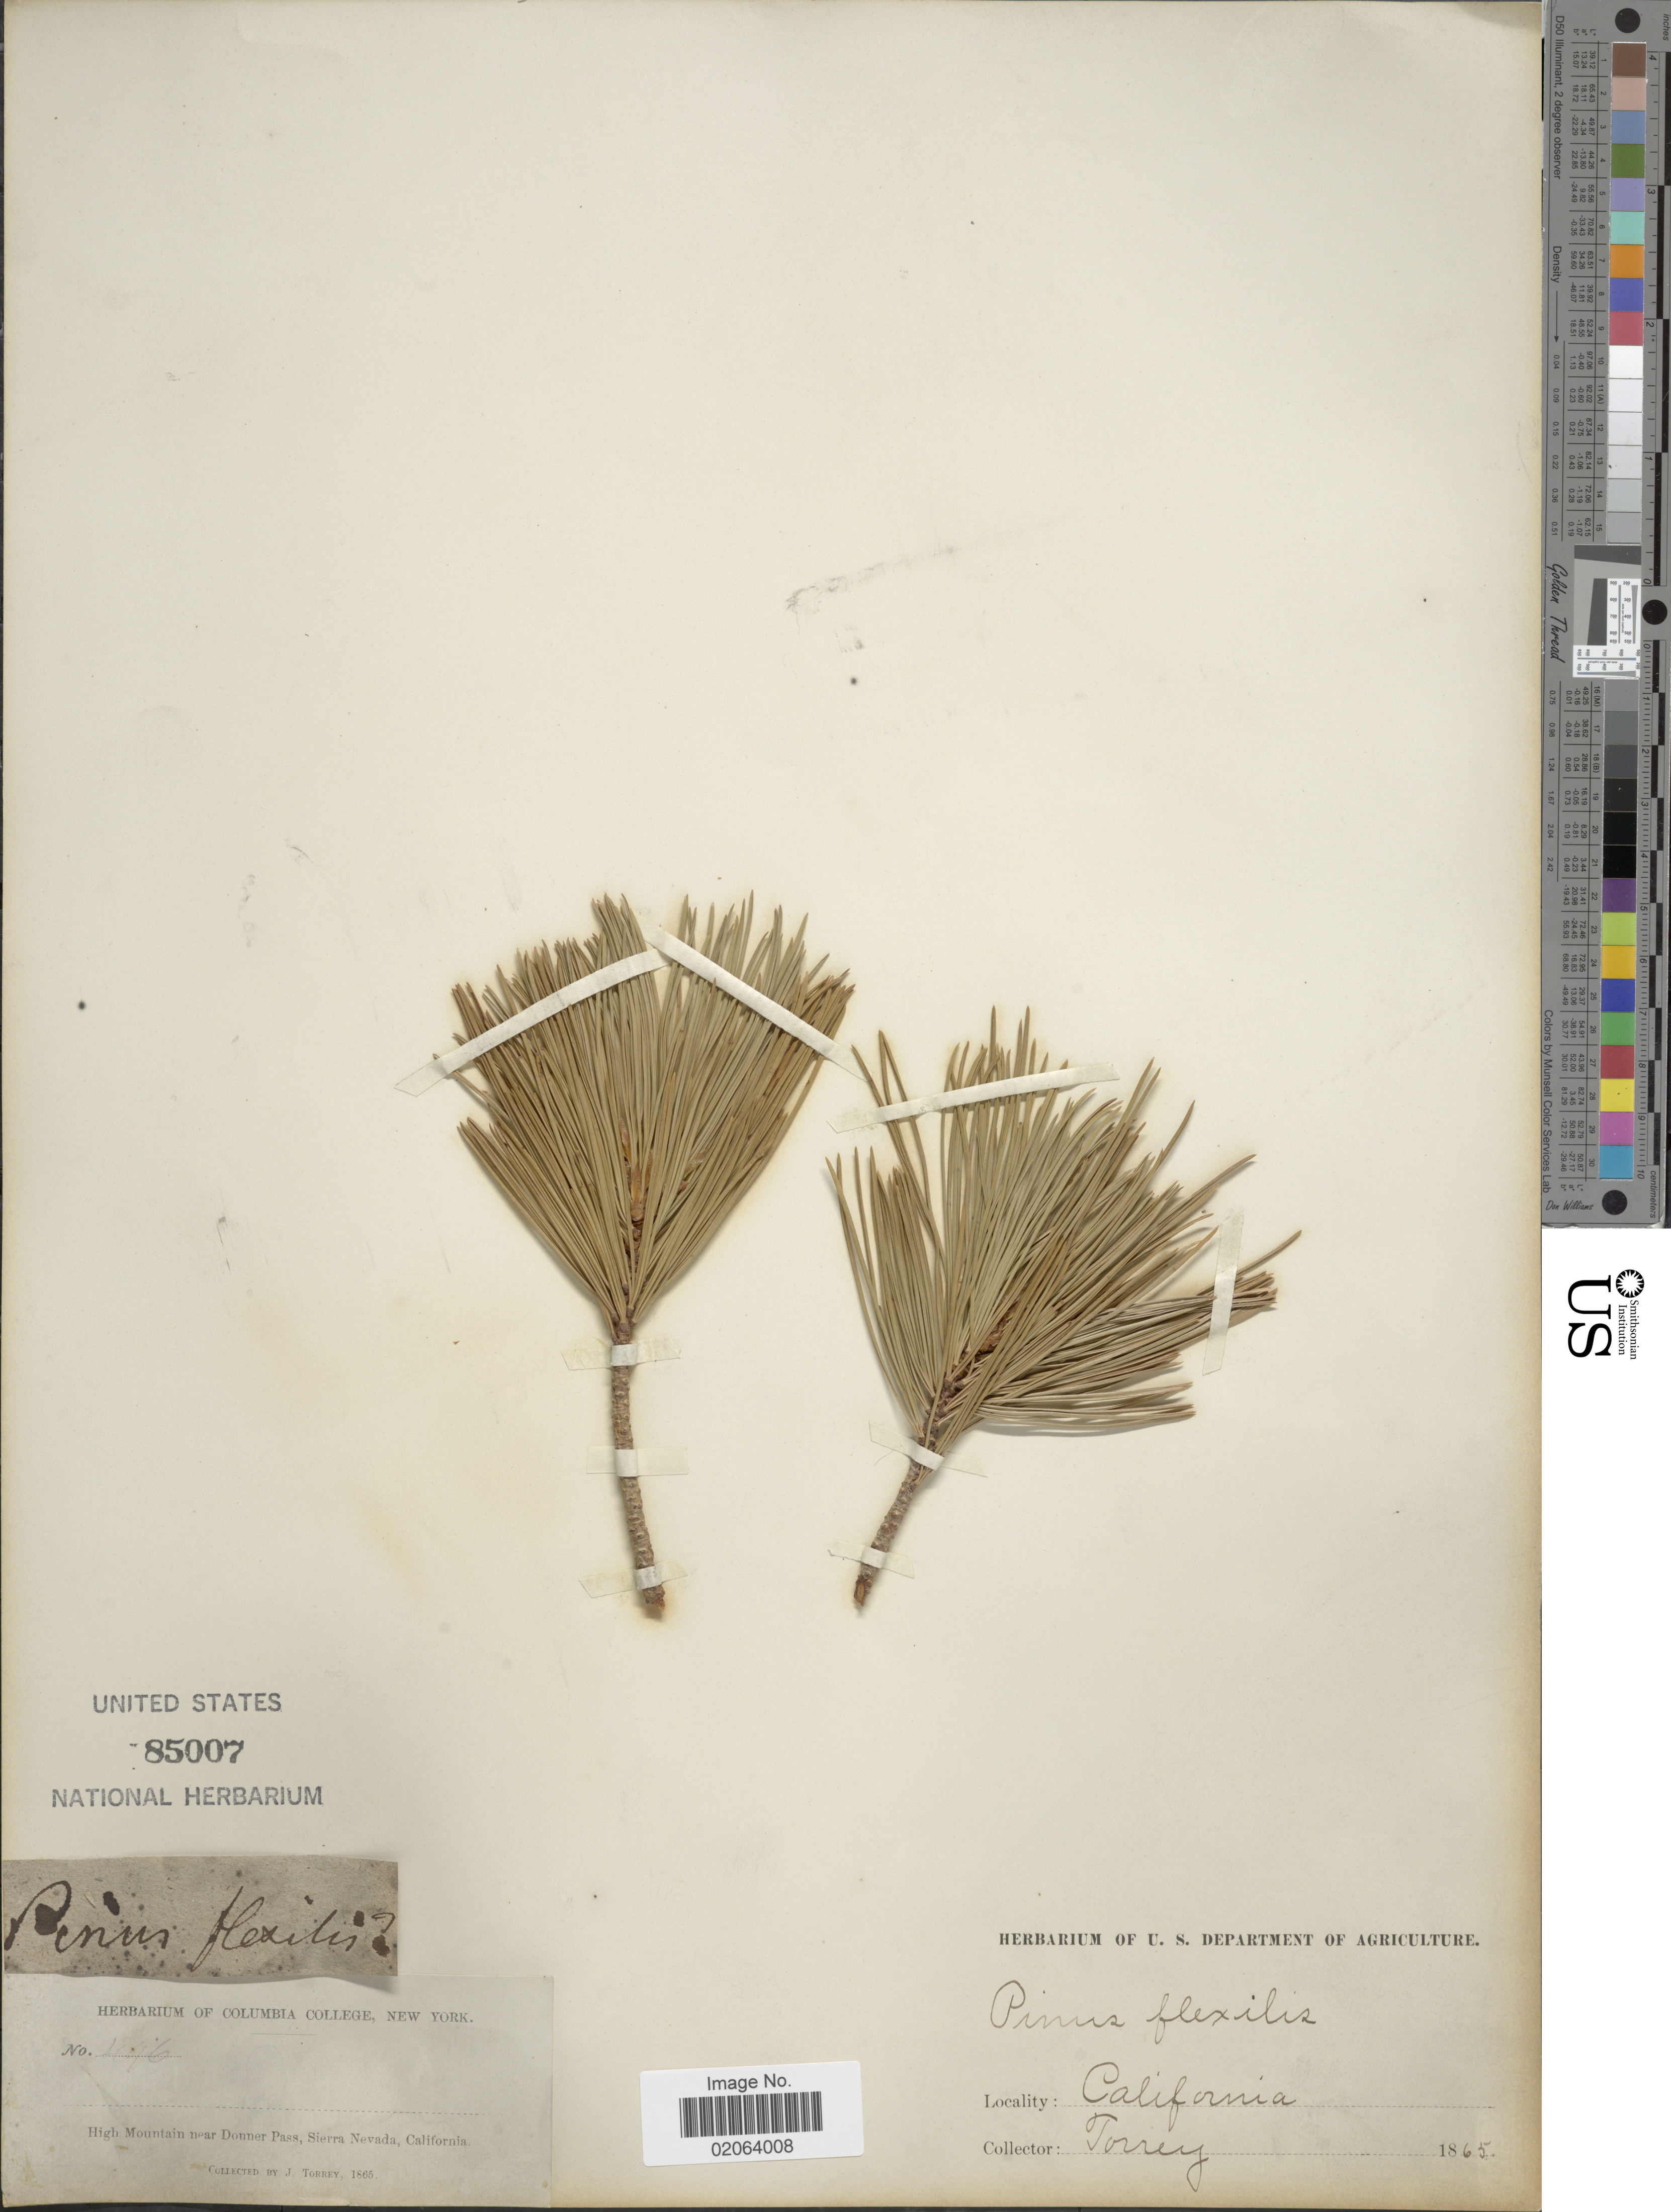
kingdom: Plantae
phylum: Tracheophyta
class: Pinopsida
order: Pinales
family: Pinaceae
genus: Pinus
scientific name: Pinus flexilis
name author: E. James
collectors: J. Torrey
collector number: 1096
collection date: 1865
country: United States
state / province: California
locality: High Mountain near Donner Pass, Sierra Nevada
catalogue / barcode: US 85007